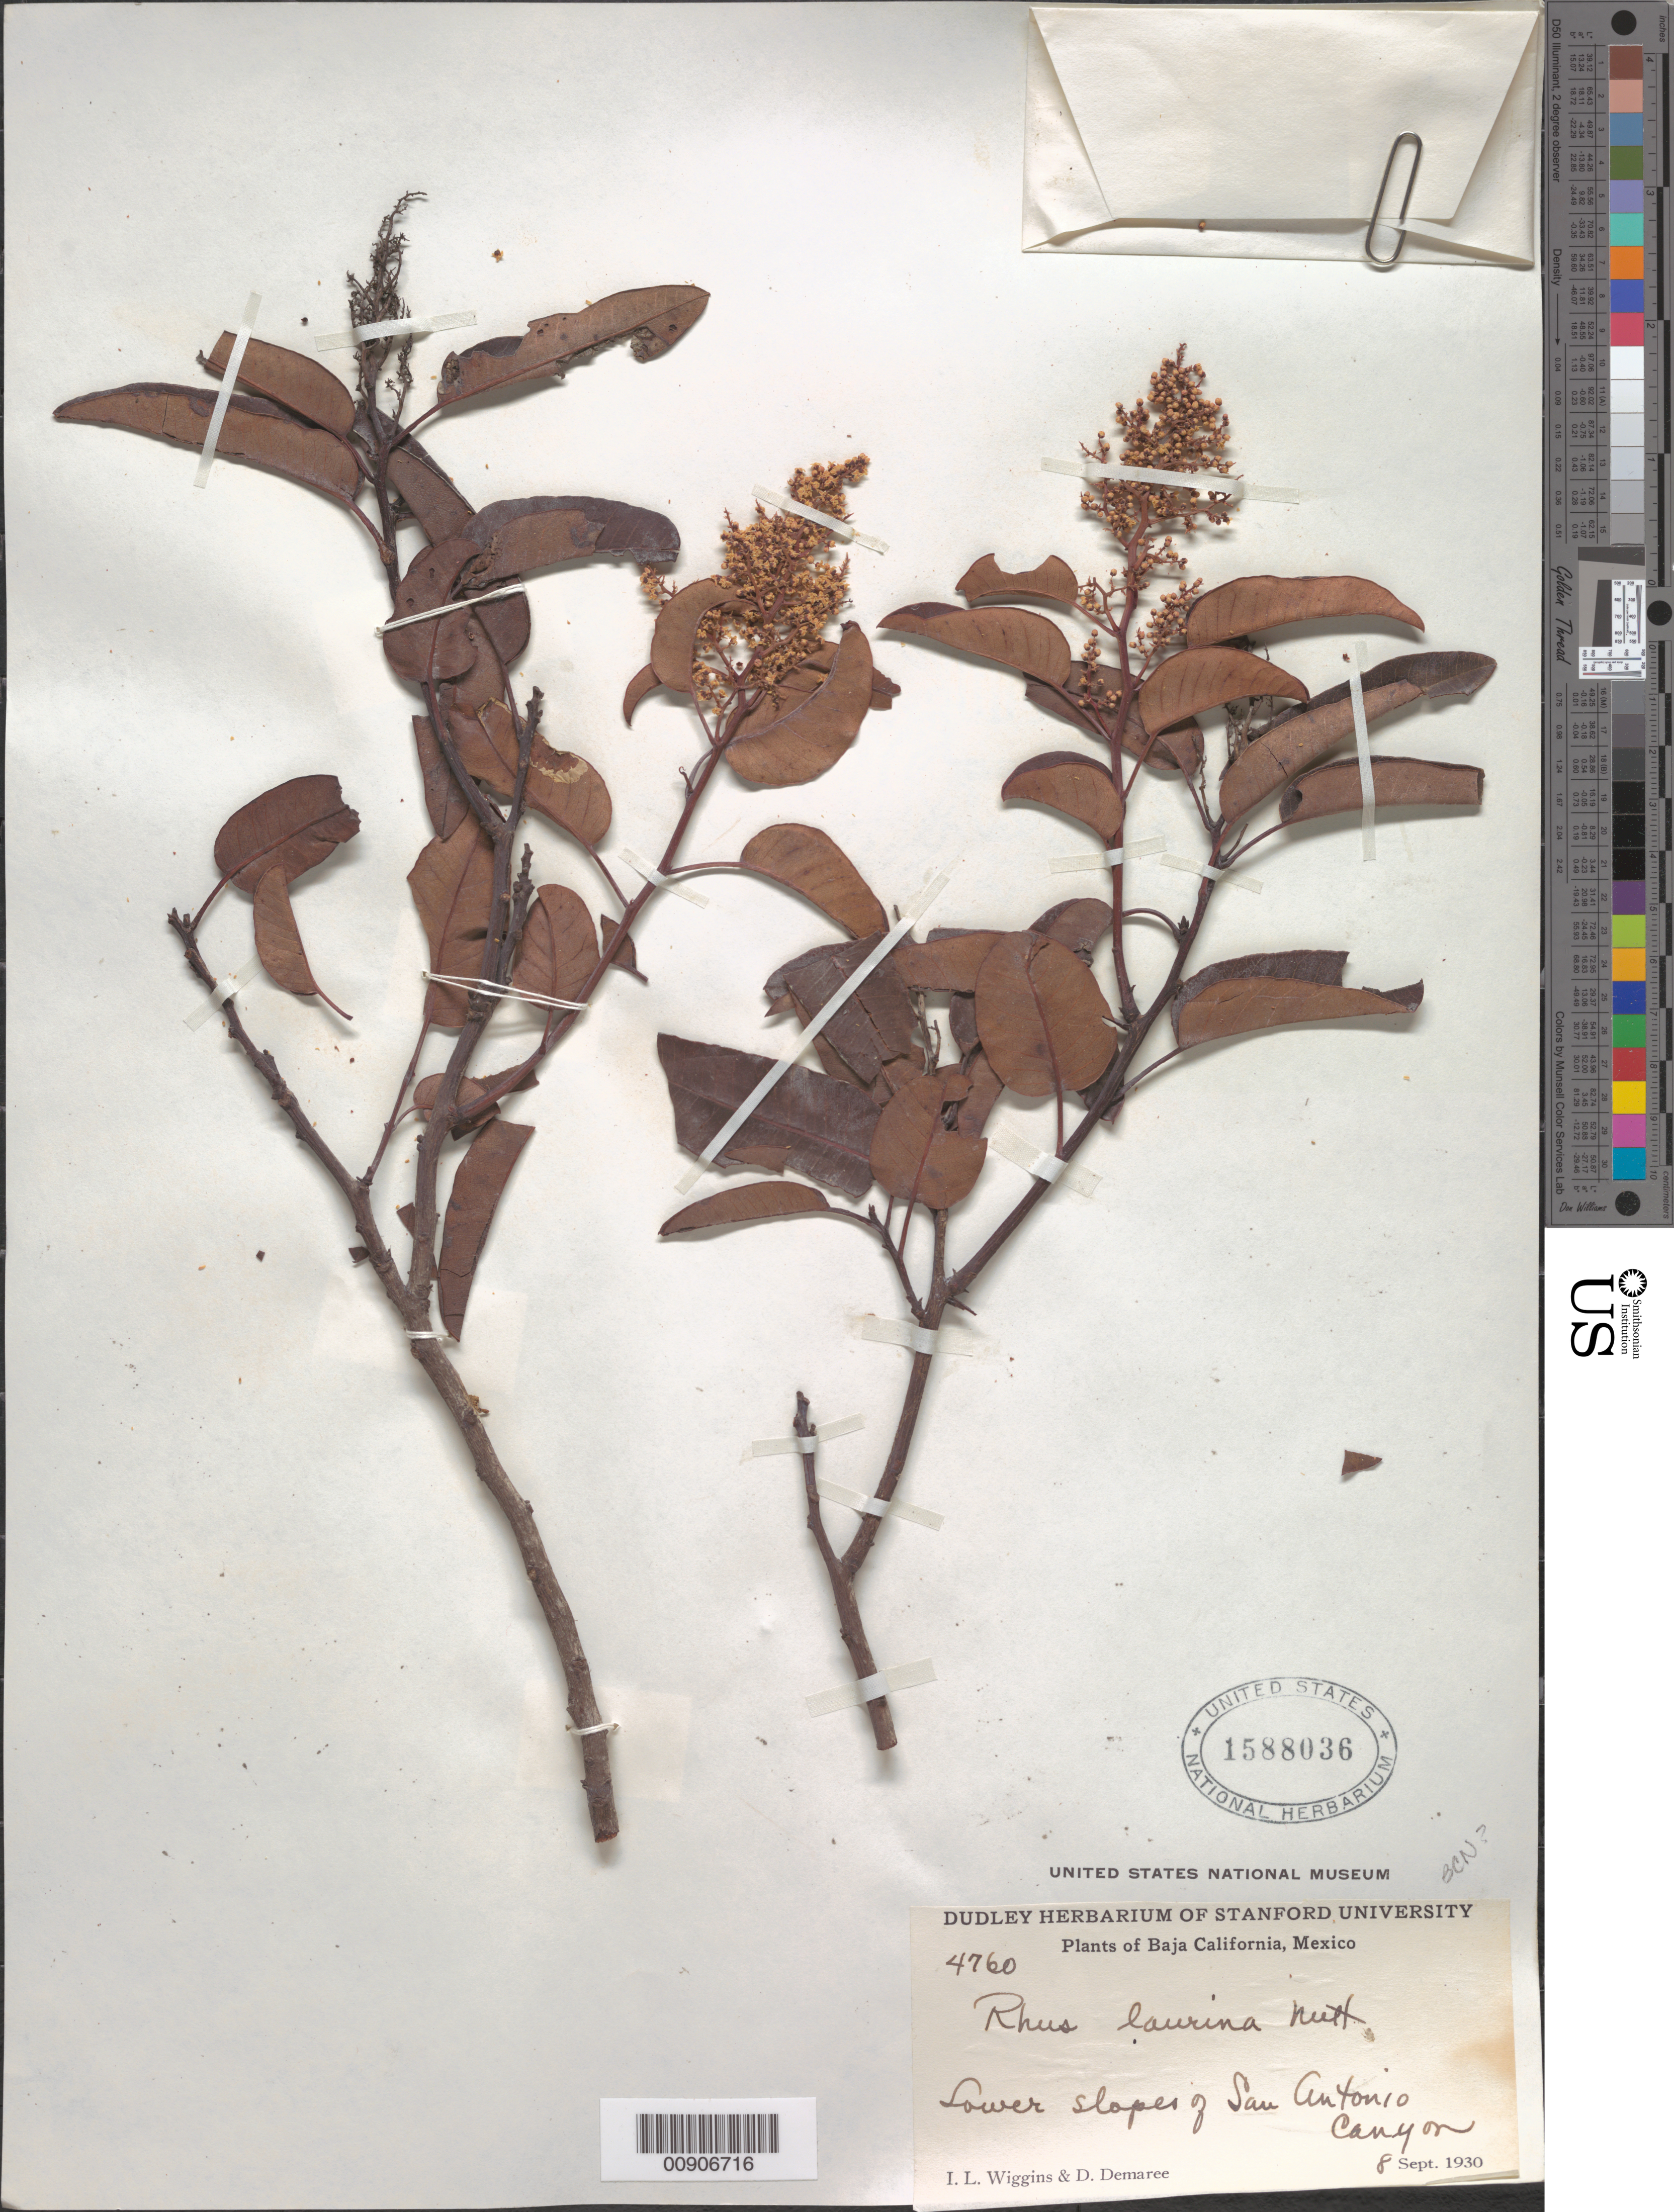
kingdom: Plantae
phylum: Tracheophyta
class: Magnoliopsida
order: Sapindales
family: Anacardiaceae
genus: Malosma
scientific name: Malosma laurina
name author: (Nutt.) Nutt. ex Abrams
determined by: Mitchell, John D.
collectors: I. L. Wiggins & D. Demaree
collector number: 4760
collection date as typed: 08 Sep 1930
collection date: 1930-09-08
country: Mexico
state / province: Baja California Norte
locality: Lower slopes of San Antonio Canyon.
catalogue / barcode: US 1588036